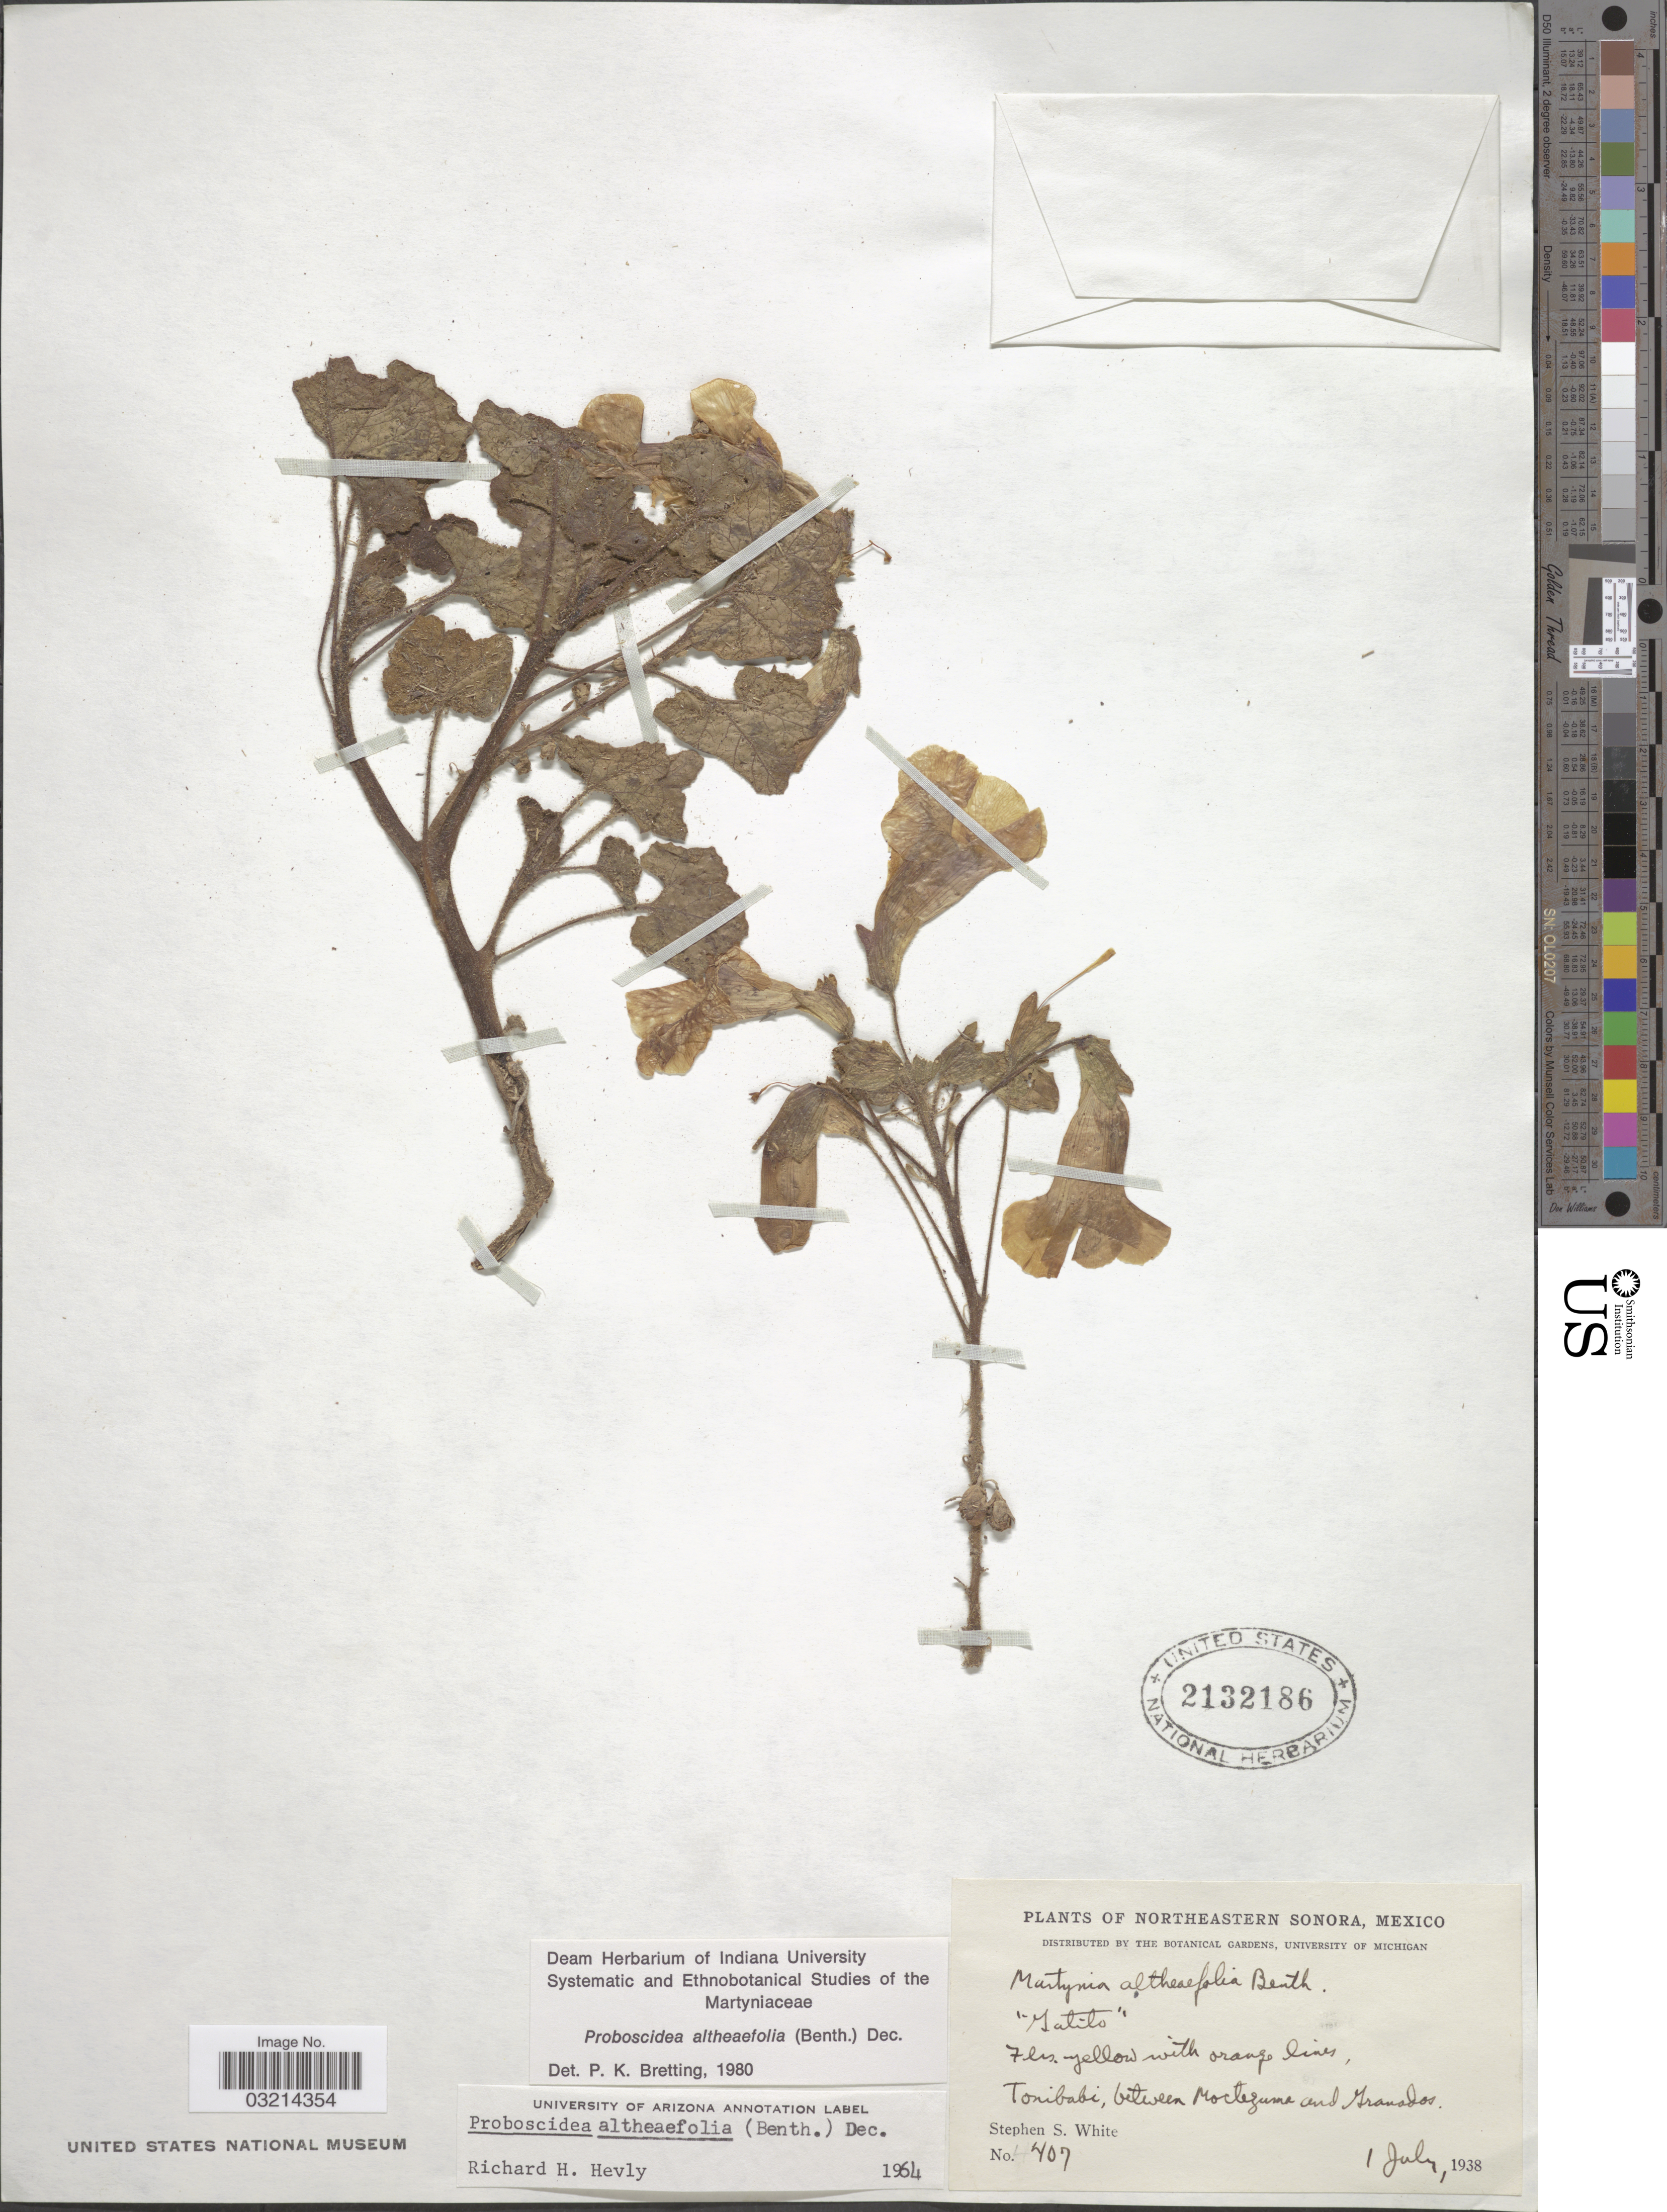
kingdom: Plantae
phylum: Tracheophyta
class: Magnoliopsida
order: Lamiales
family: Martyniaceae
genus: Proboscidea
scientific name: Proboscidea althaeifolia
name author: (Benth.) Decne.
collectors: S. S. White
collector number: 407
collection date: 1938-07-01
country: Mexico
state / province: Sonora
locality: Northeastern Sonora, Tonibabi, between Moctezume and Granados.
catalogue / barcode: US 2132186